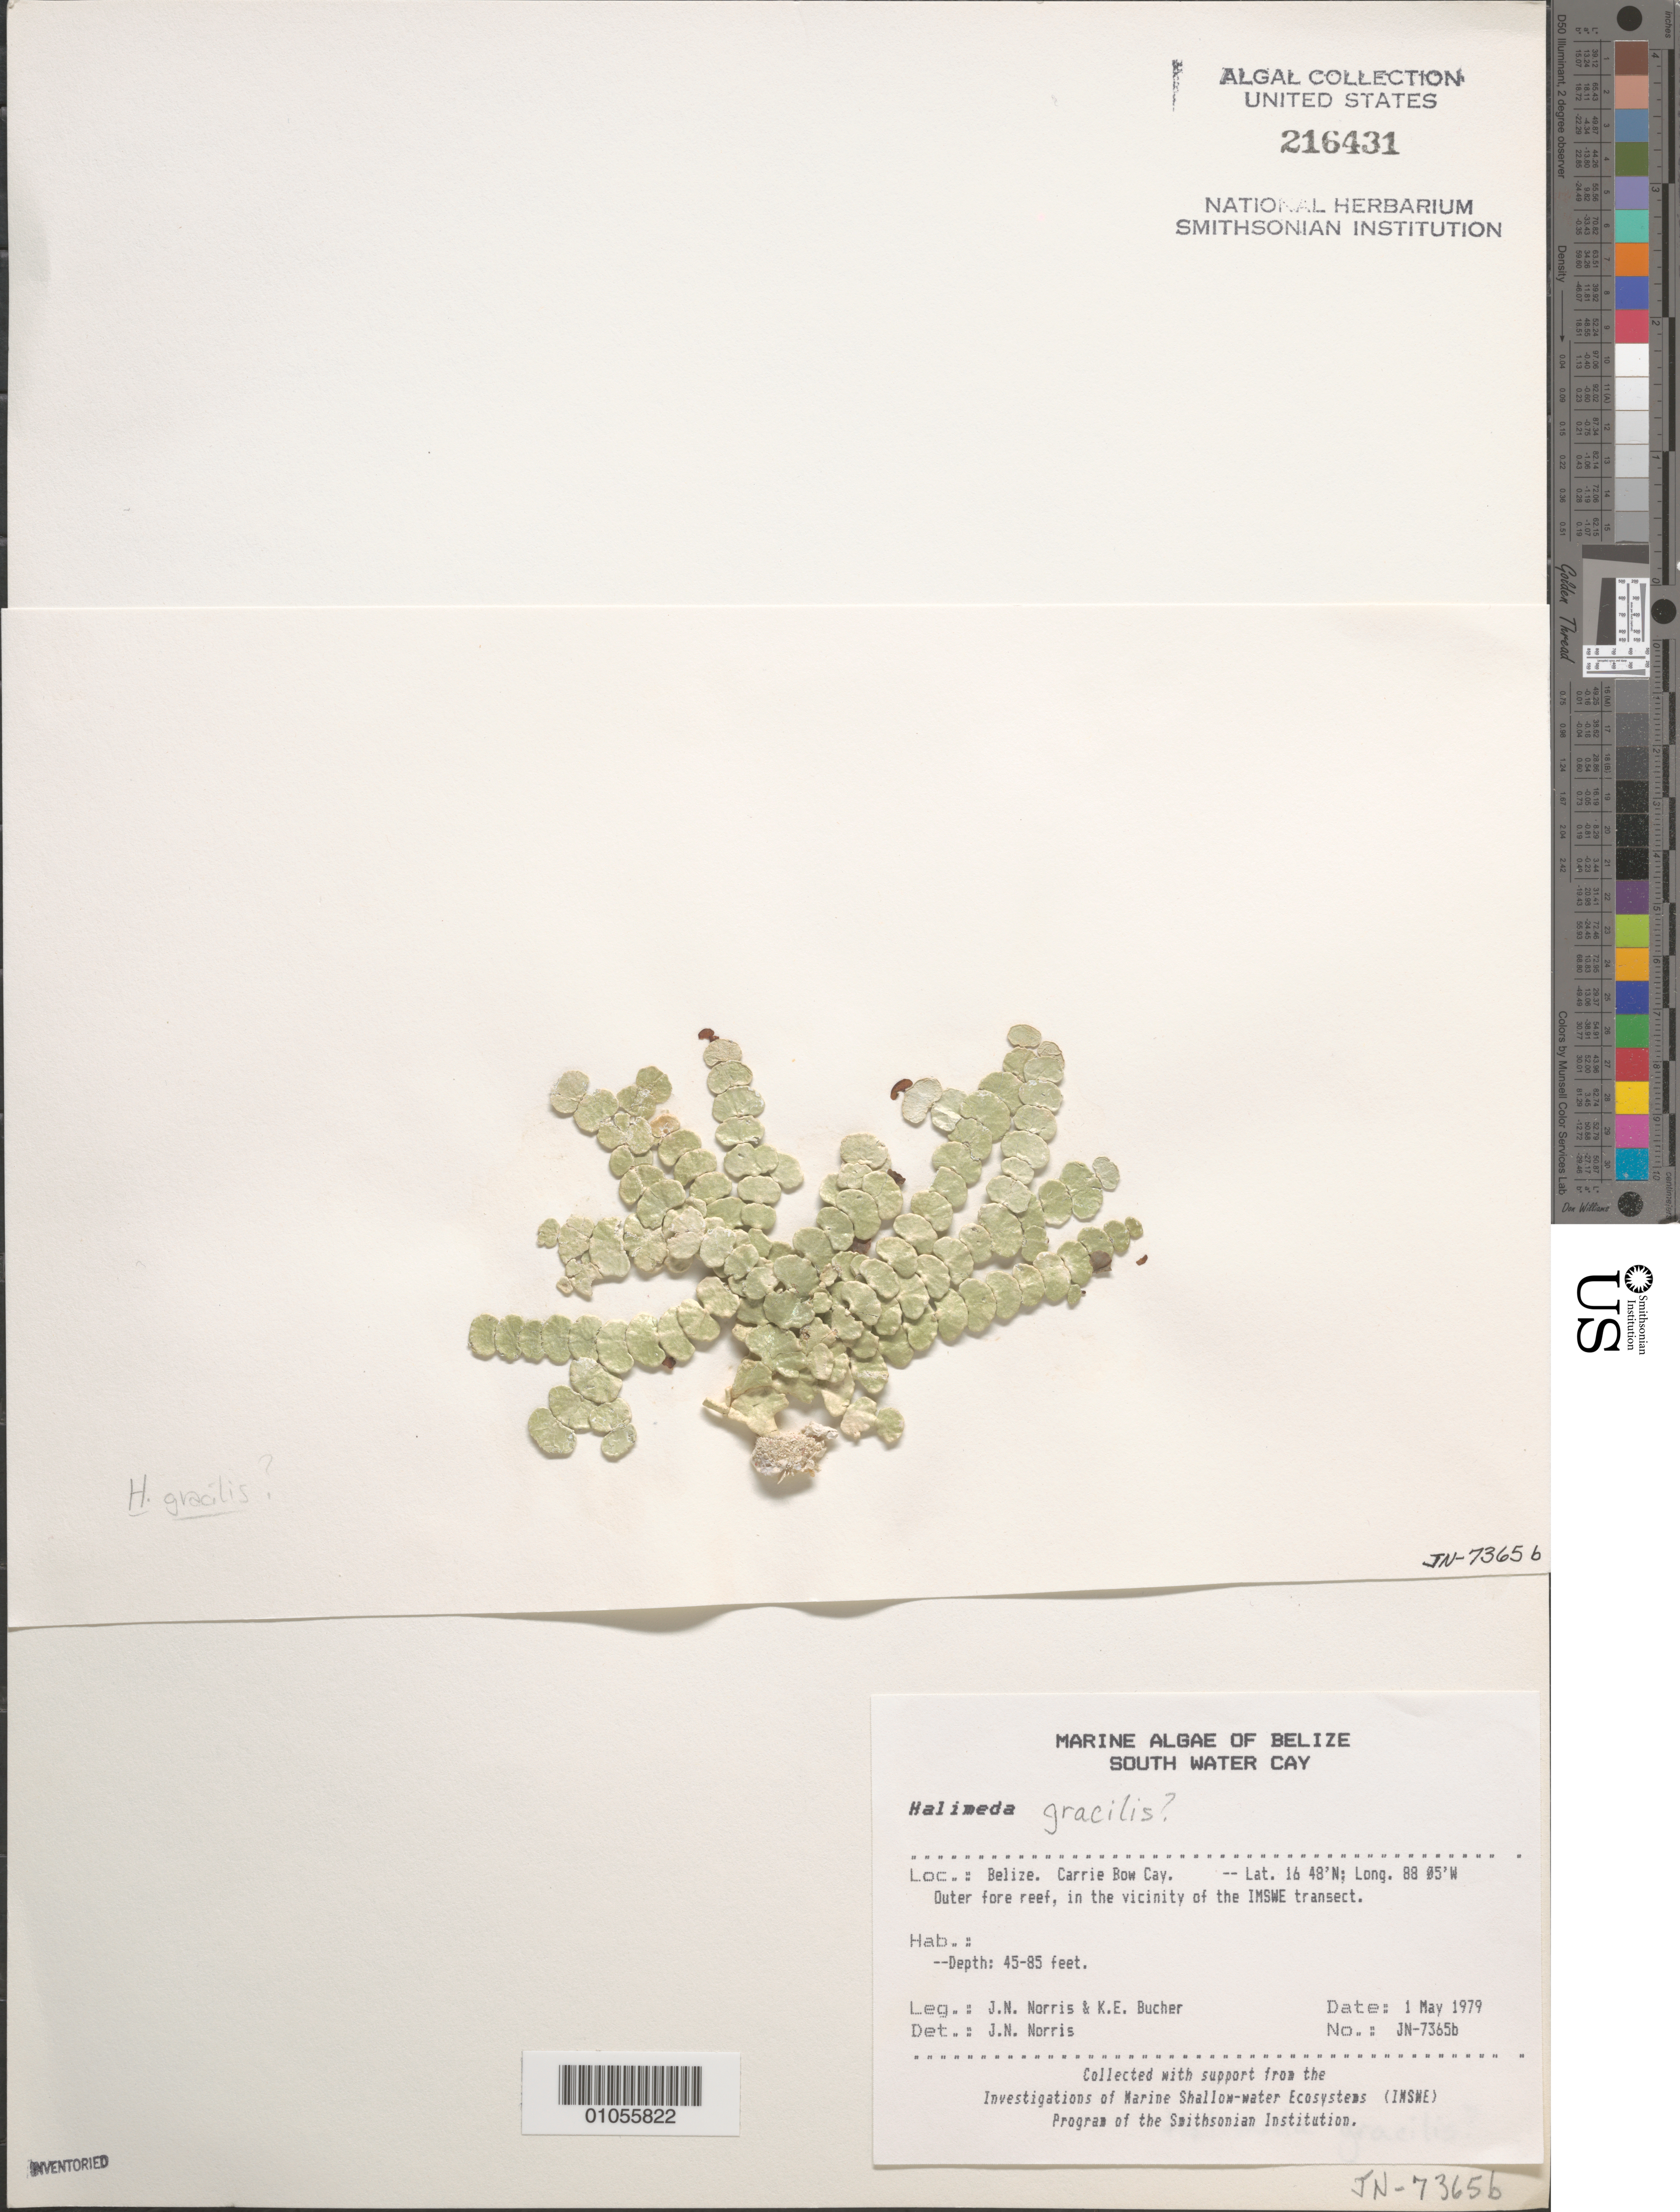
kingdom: Plantae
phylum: Chlorophyta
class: Ulvophyceae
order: Bryopsidales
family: Halimedaceae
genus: Halimeda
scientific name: Halimeda gracilis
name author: Harv. ex J. Agardh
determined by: Norris, James N.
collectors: J. N. Norris & K. E. Bucher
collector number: JN-7365b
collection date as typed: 01 May 1979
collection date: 1979-05-01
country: Belize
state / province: Stann Creek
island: Carrie Bow Cay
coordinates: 16 48'N, 88 05'W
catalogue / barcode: US 216431